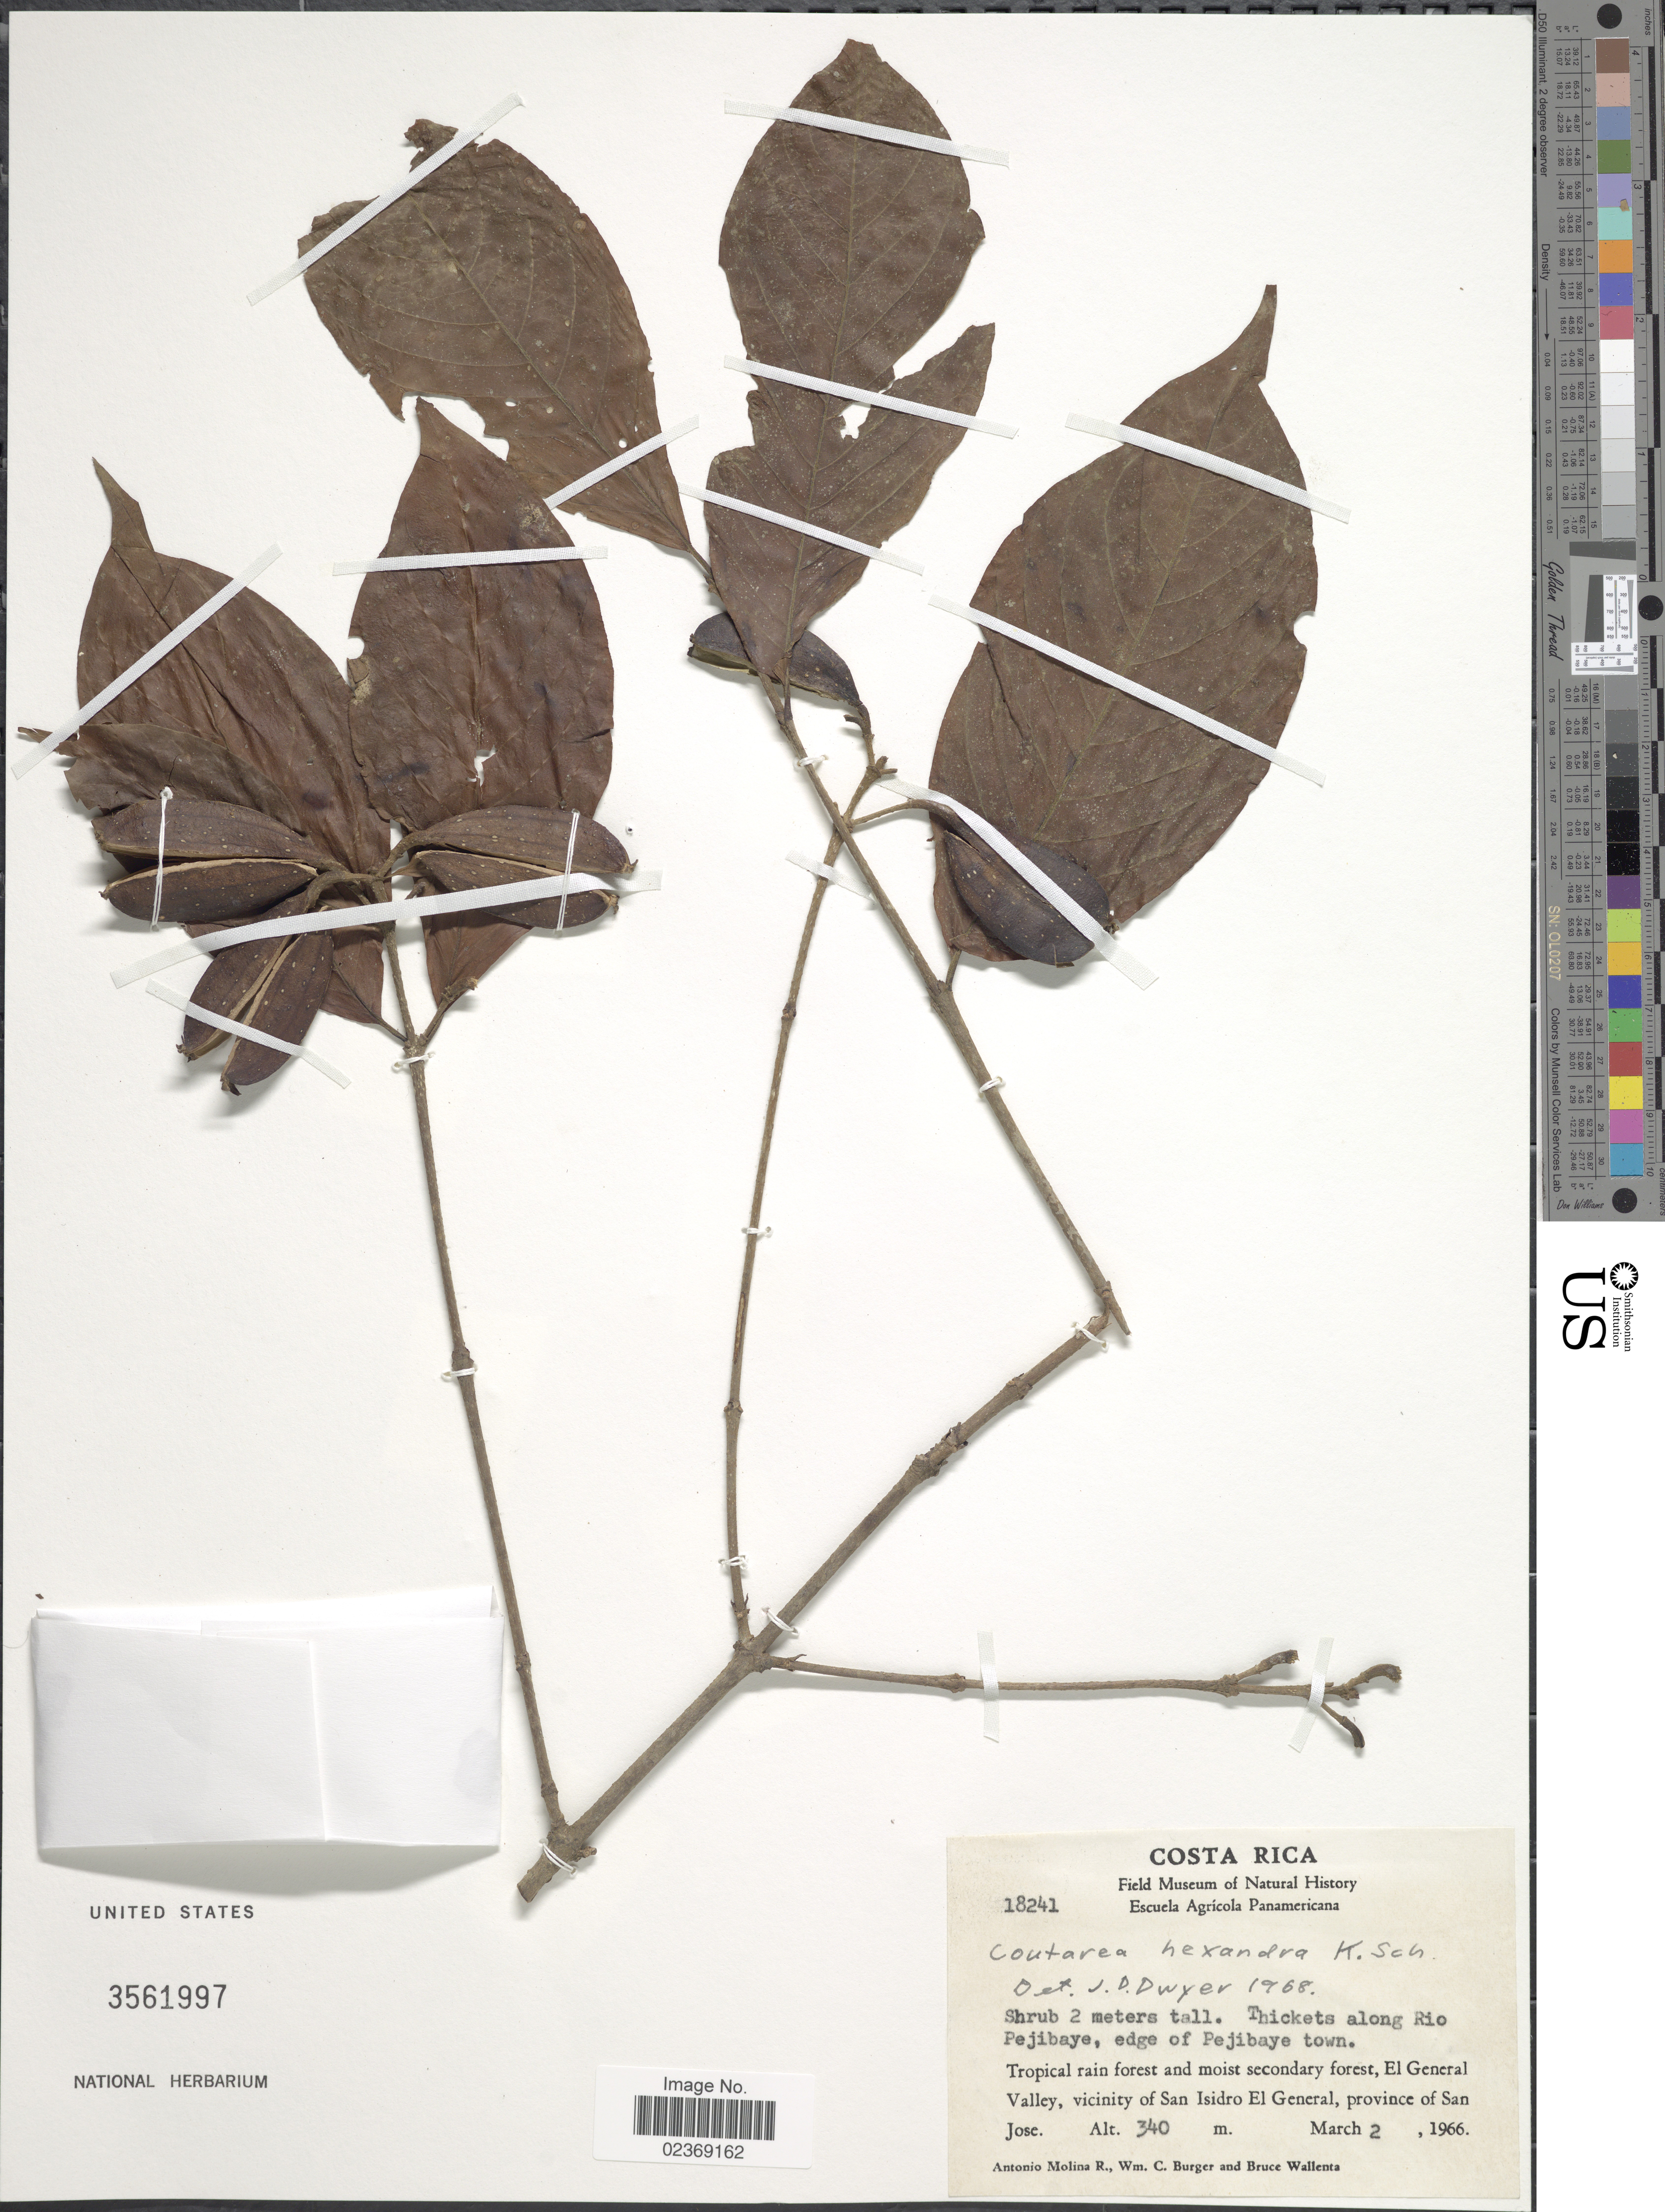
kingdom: Plantae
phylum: Tracheophyta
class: Magnoliopsida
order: Gentianales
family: Rubiaceae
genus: Coutarea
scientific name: Coutarea hexandra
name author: (Jacq.) K. Schum.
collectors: A. Molina R., W. Burger & B. Wallenta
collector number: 18241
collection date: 1966-03-02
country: Costa Rica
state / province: San José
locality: Tropical rain forest and moist secondary forest, El General Valley, vicinity of San Isidro El General, province of San Jose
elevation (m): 340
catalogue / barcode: US 3561997